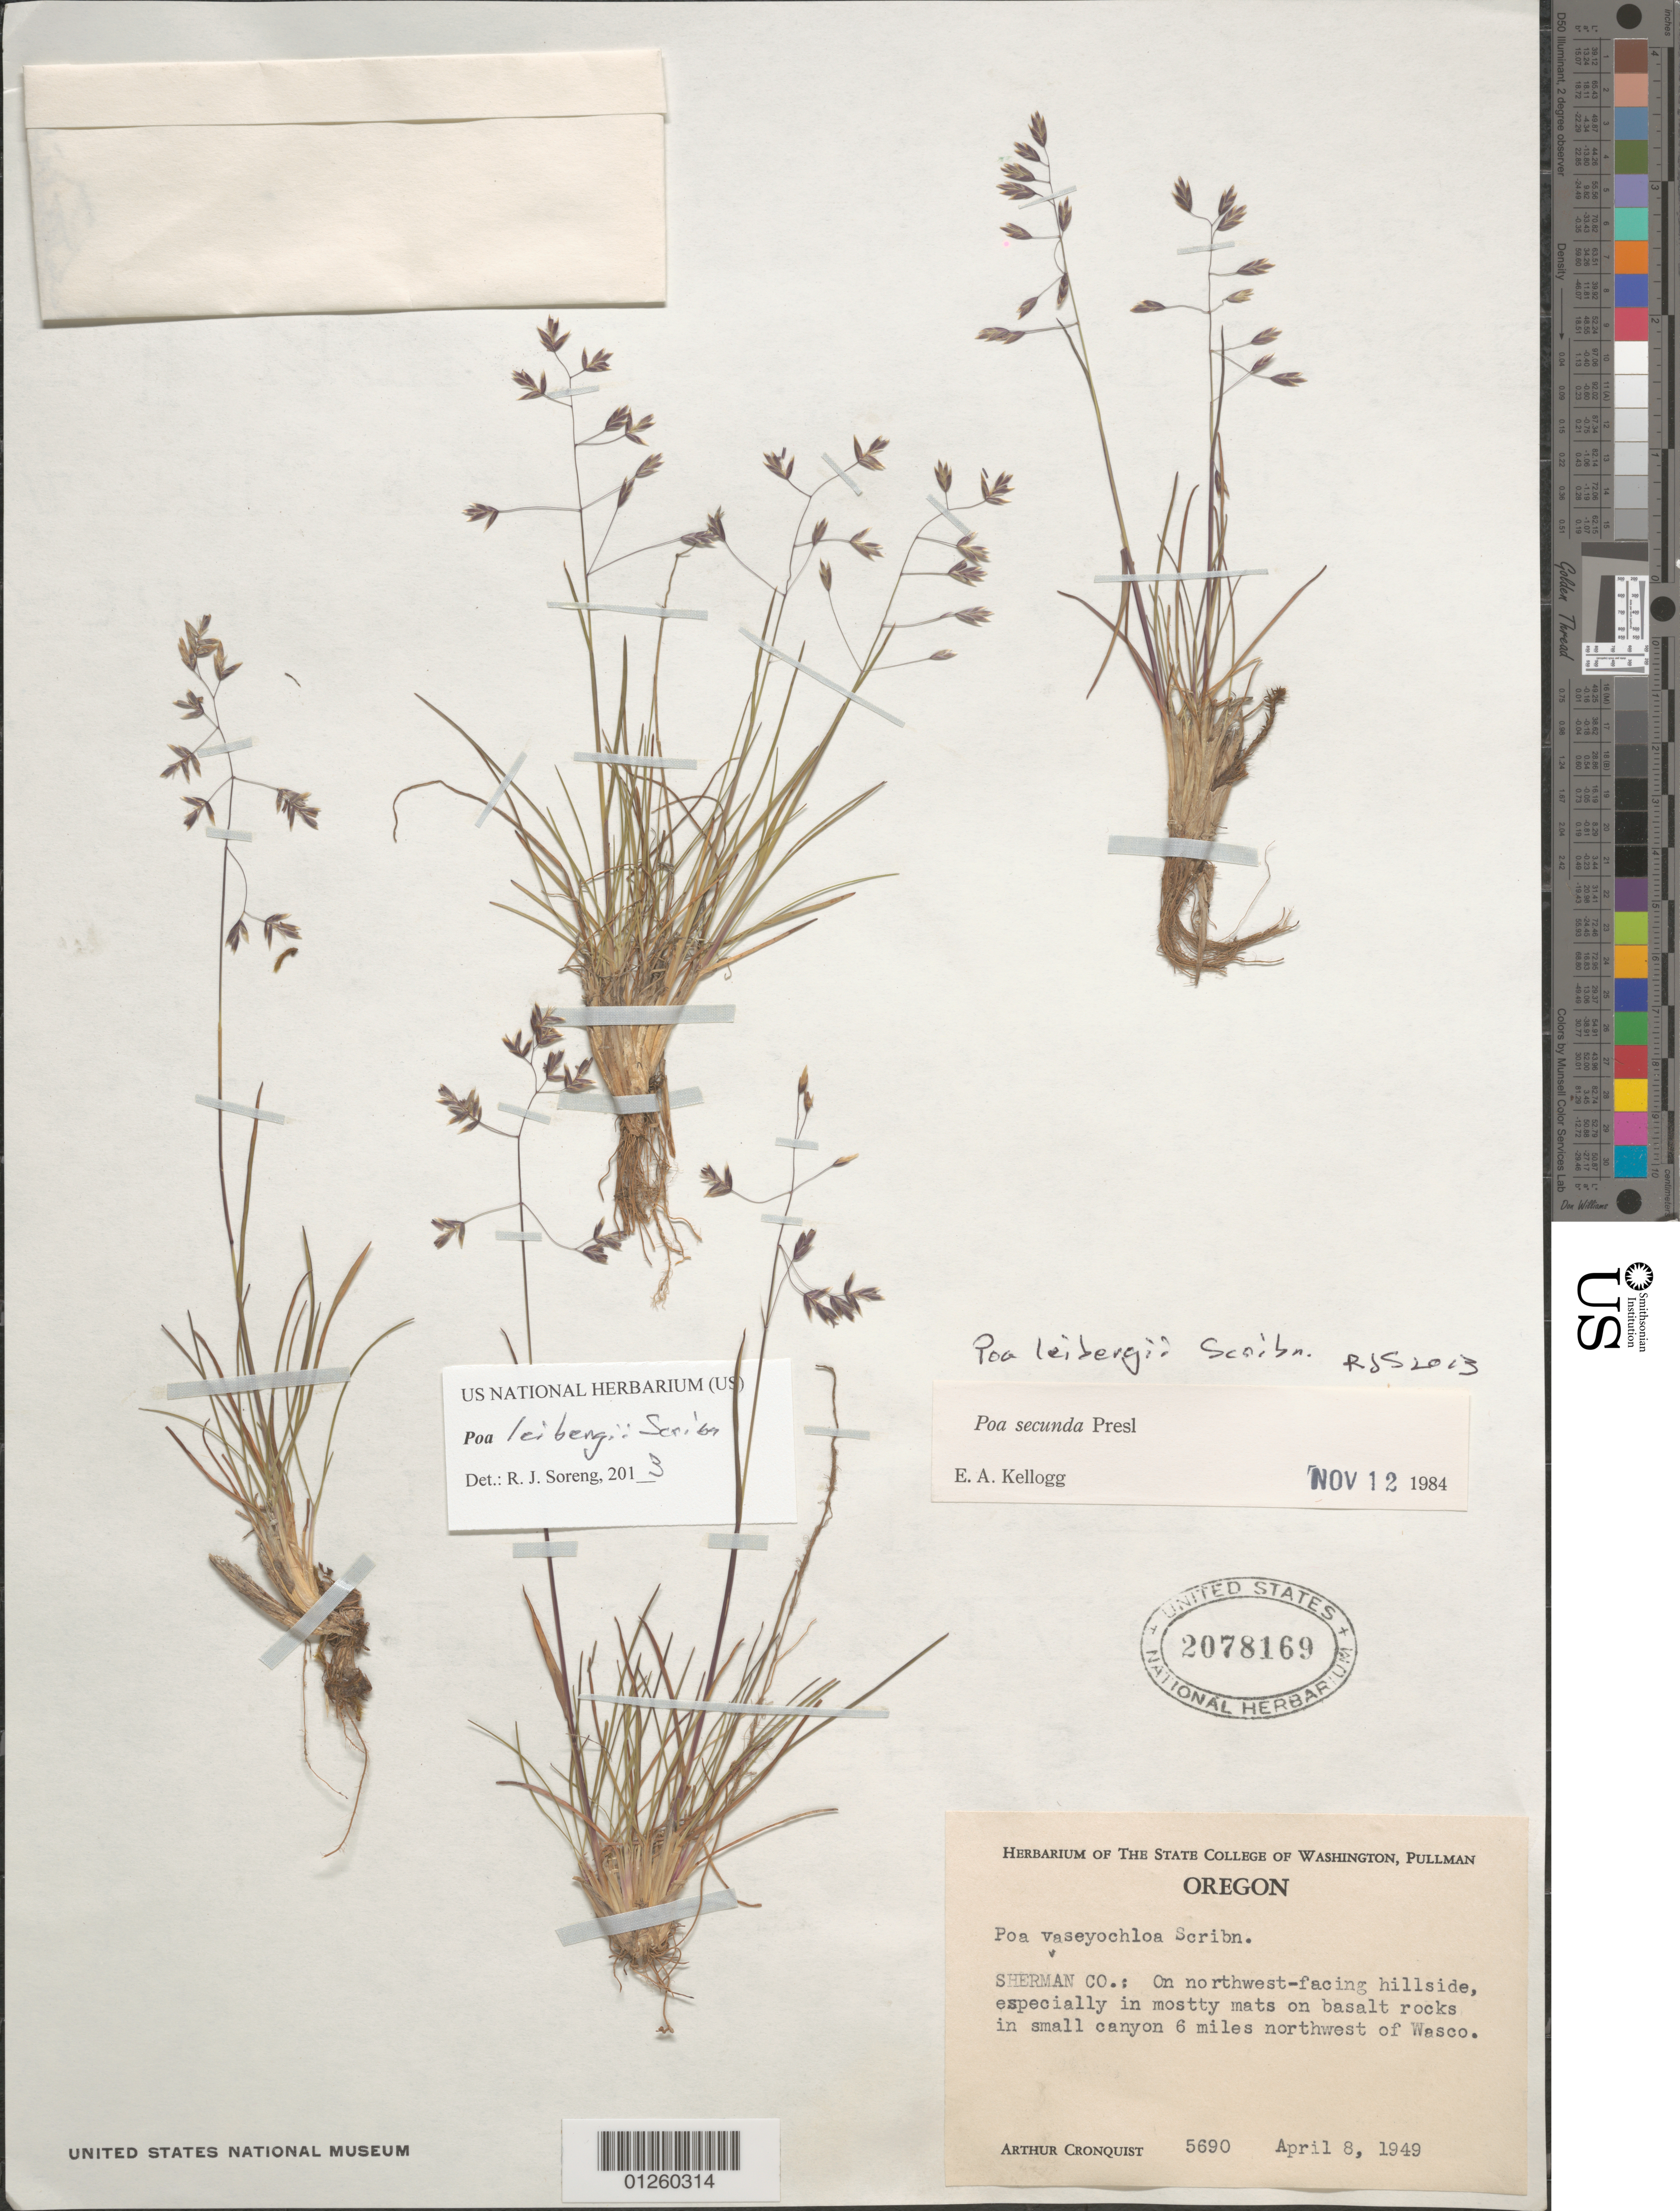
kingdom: Plantae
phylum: Tracheophyta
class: Liliopsida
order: Poales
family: Poaceae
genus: Poa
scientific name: Poa leibergii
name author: Scribn.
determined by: Soreng, Robert J., Research Associate (BOT), Smithsonian Institution - National Museum of Natural History (UNITED STATES)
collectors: A. Cronquist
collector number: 5690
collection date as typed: April 8, 1949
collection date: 1949-04-08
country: United States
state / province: Oregon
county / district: Sherman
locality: On northwest - facing hillside, in small canyon 6 miles northwet of Wasco.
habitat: In mostty mats on basal rocks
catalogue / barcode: US 2078169